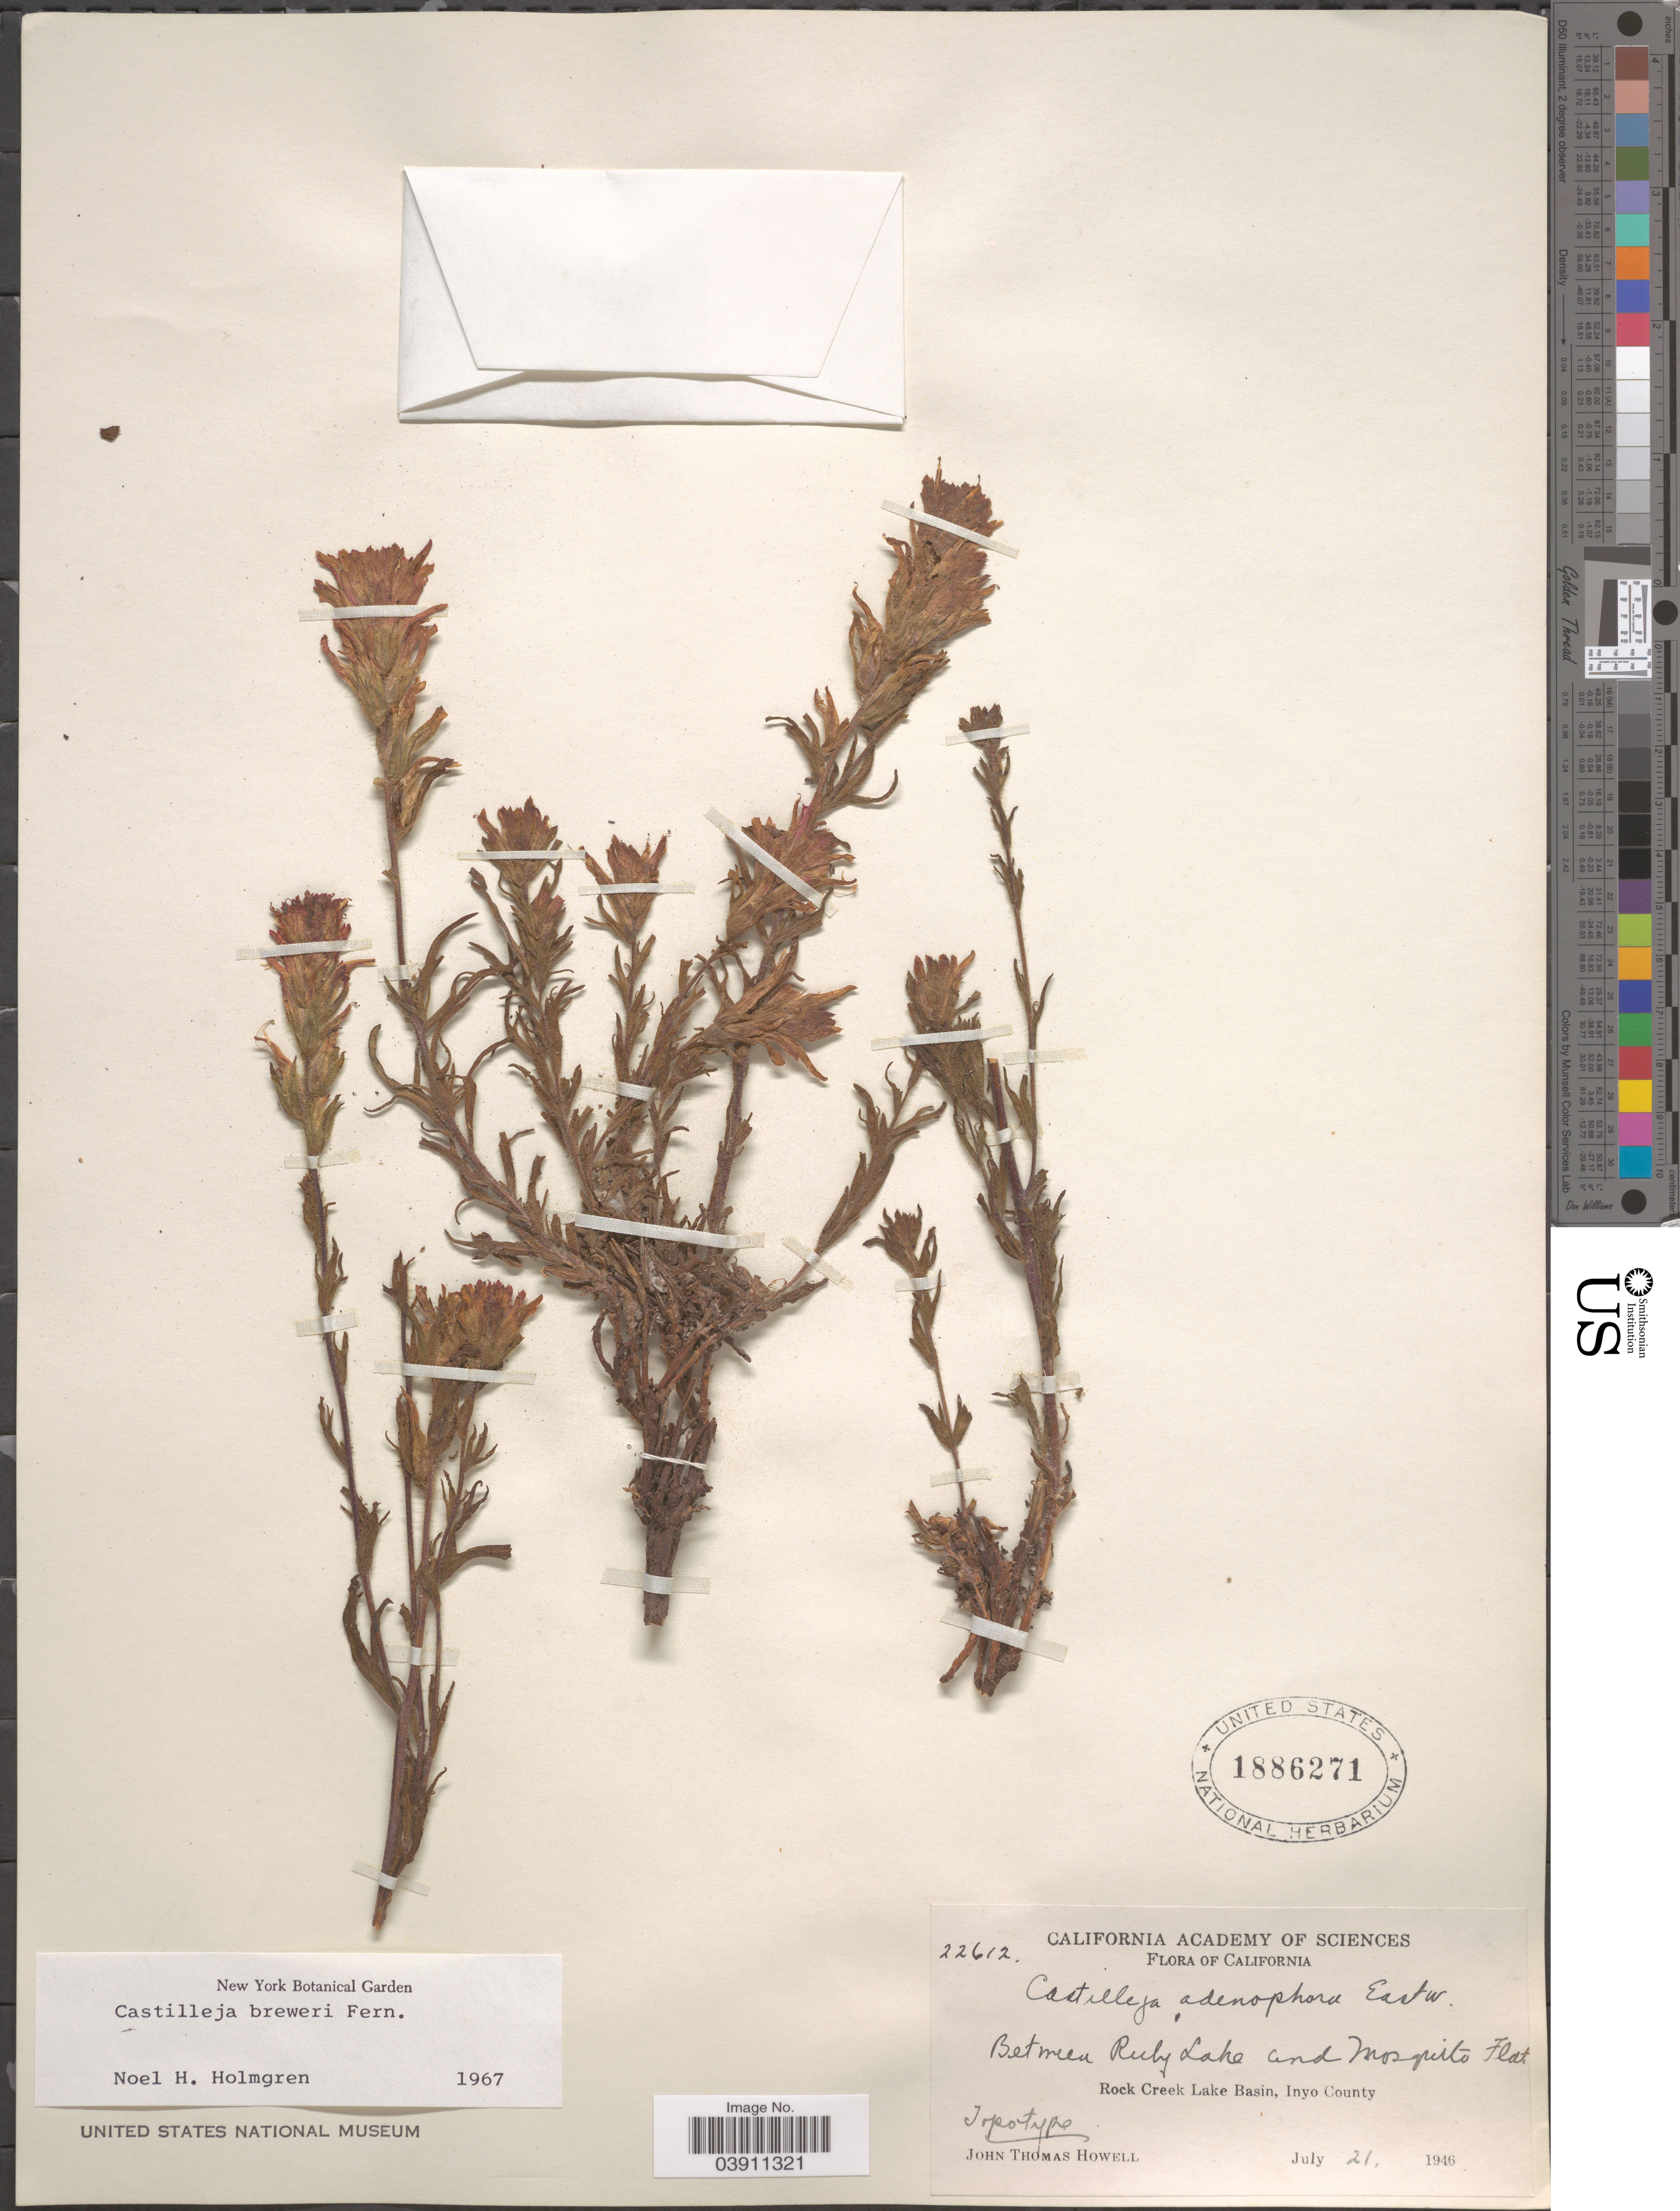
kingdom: Plantae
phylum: Tracheophyta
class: Magnoliopsida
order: Lamiales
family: Orobanchaceae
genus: Castilleja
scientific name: Castilleja breweri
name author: Fernald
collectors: J. T. Howell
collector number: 22612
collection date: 1946-07-21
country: United States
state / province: California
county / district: Inyo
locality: Between Ruby Lake and Mosquito Flat. Rock Creek Lake Basin, Inyou County.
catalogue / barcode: US 1886271